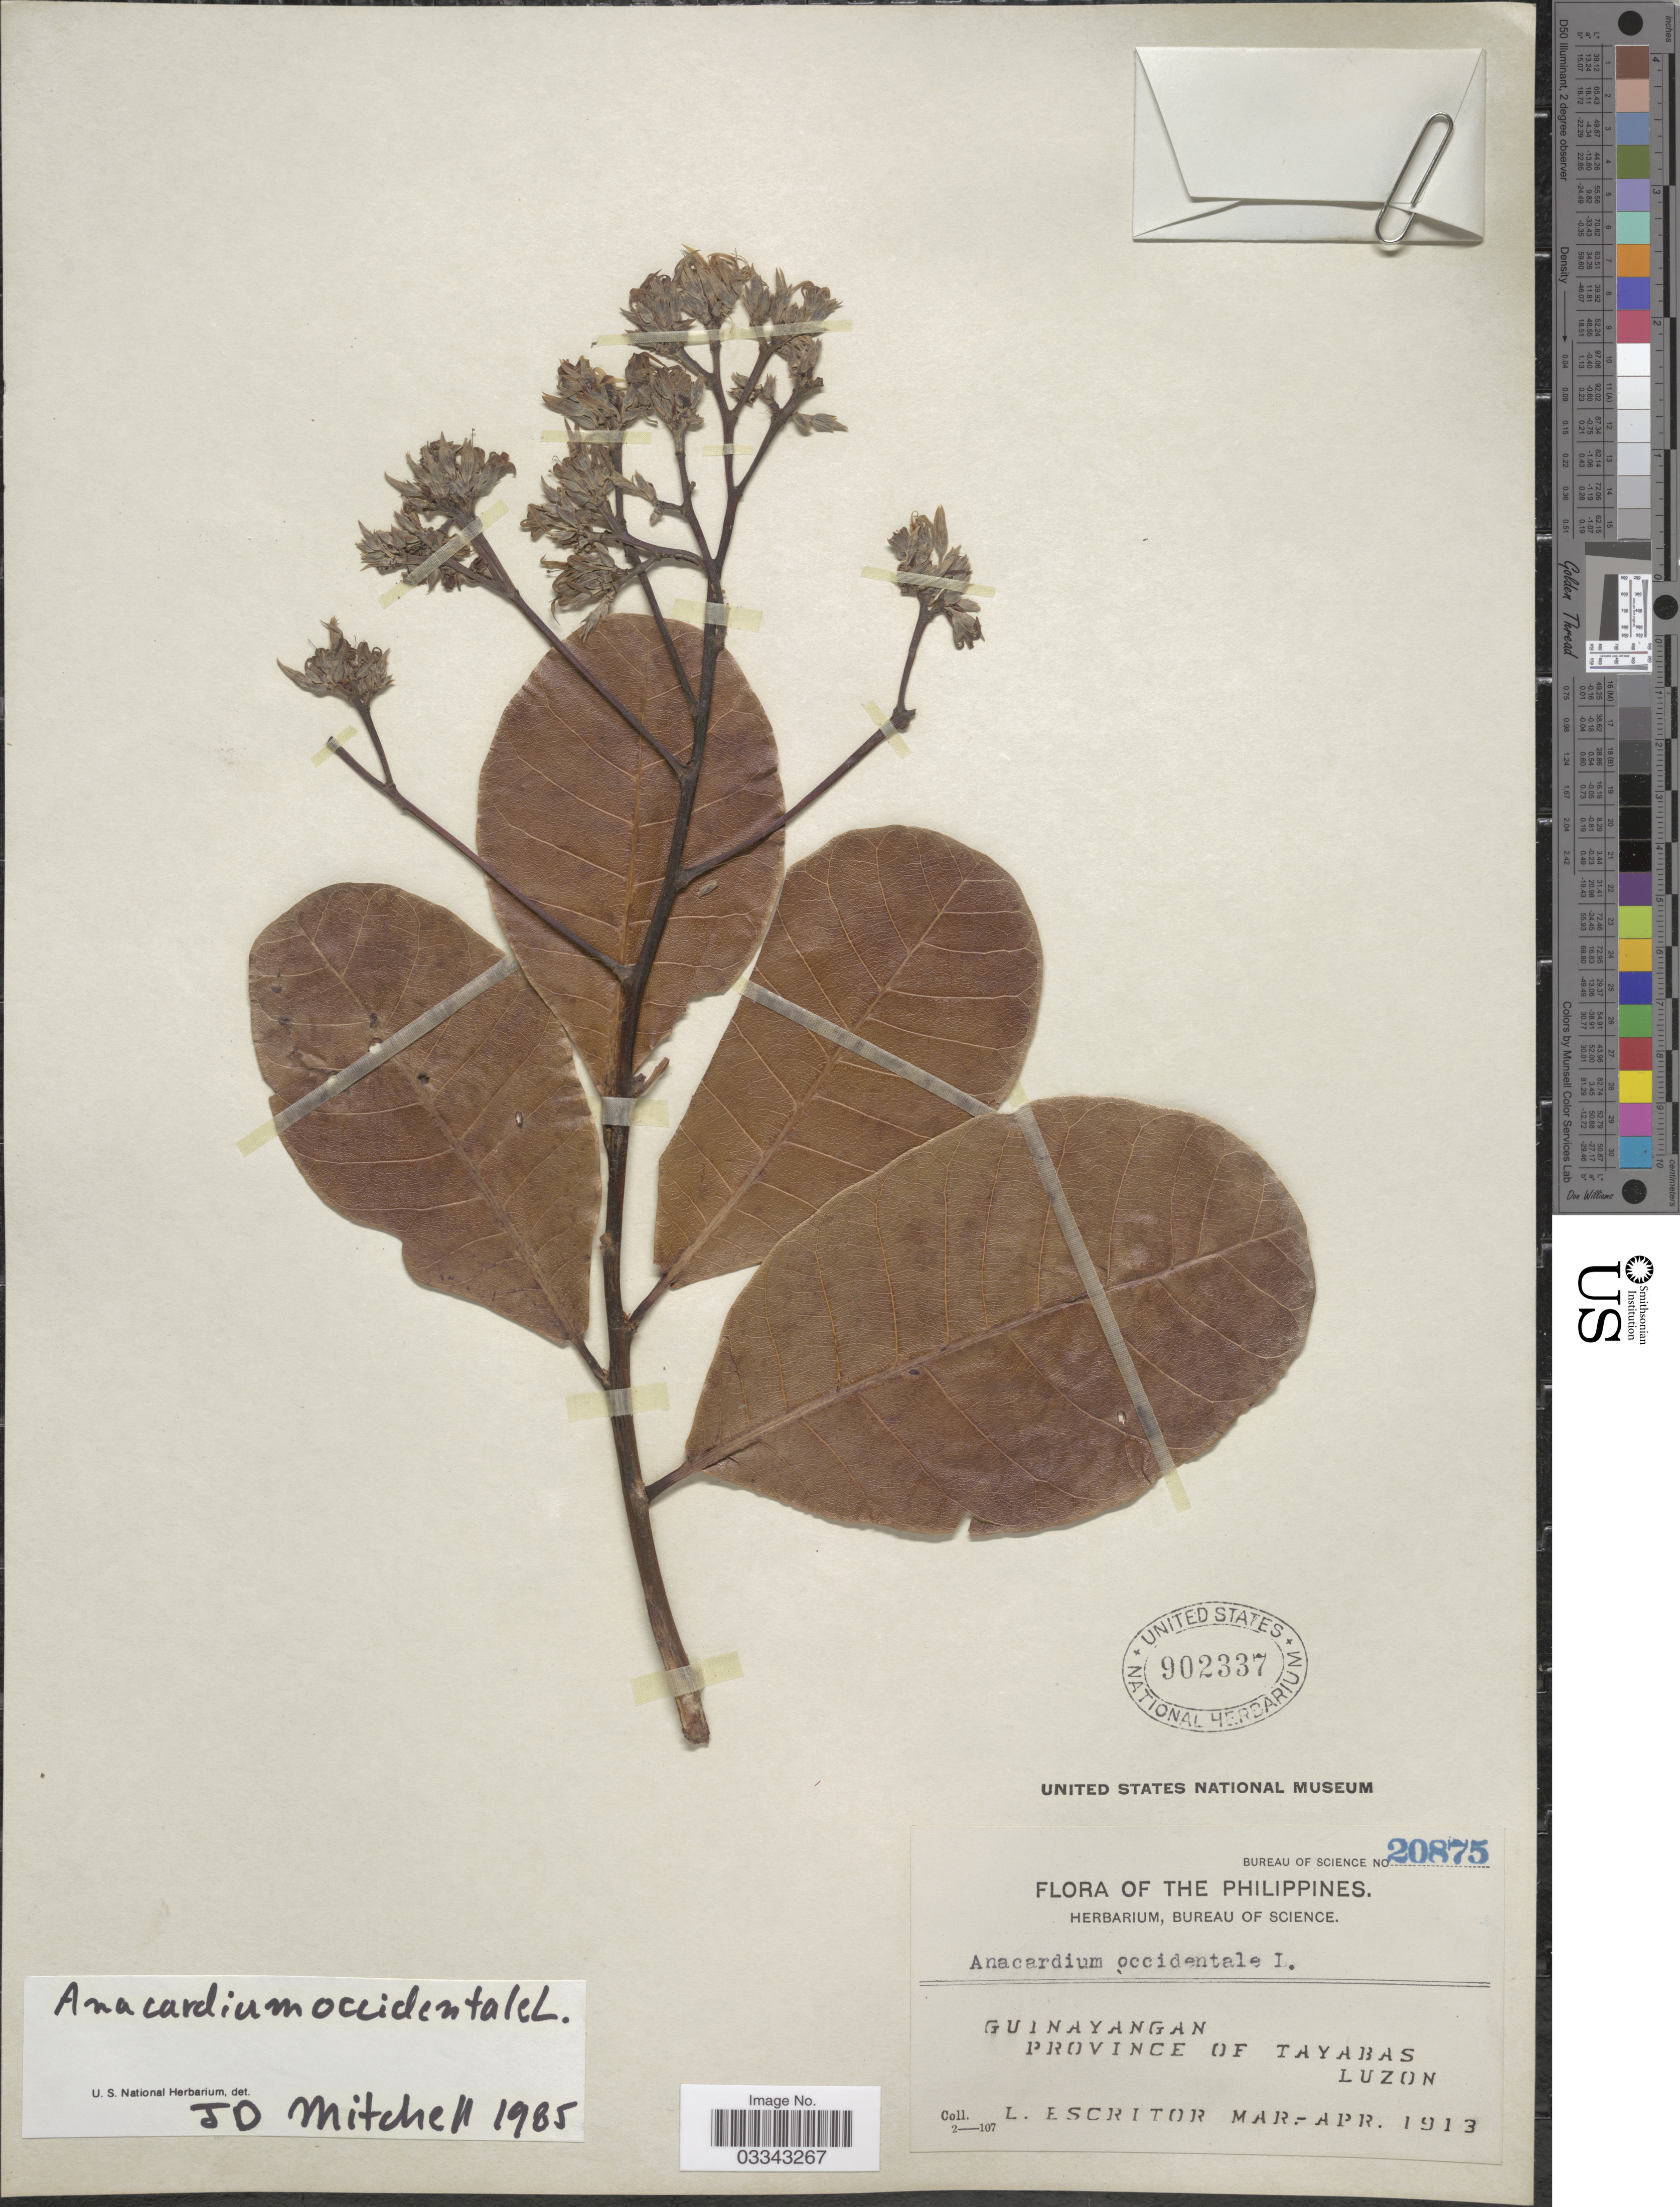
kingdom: Plantae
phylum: Tracheophyta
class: Magnoliopsida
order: Sapindales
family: Anacardiaceae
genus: Anacardium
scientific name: Anacardium occidentale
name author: L.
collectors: L. Escritor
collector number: Bureau of Science 20875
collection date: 1913-03/1913-04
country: Philippines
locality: Guinayangan, Province of Tayabas, Luzon.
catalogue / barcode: US 902337